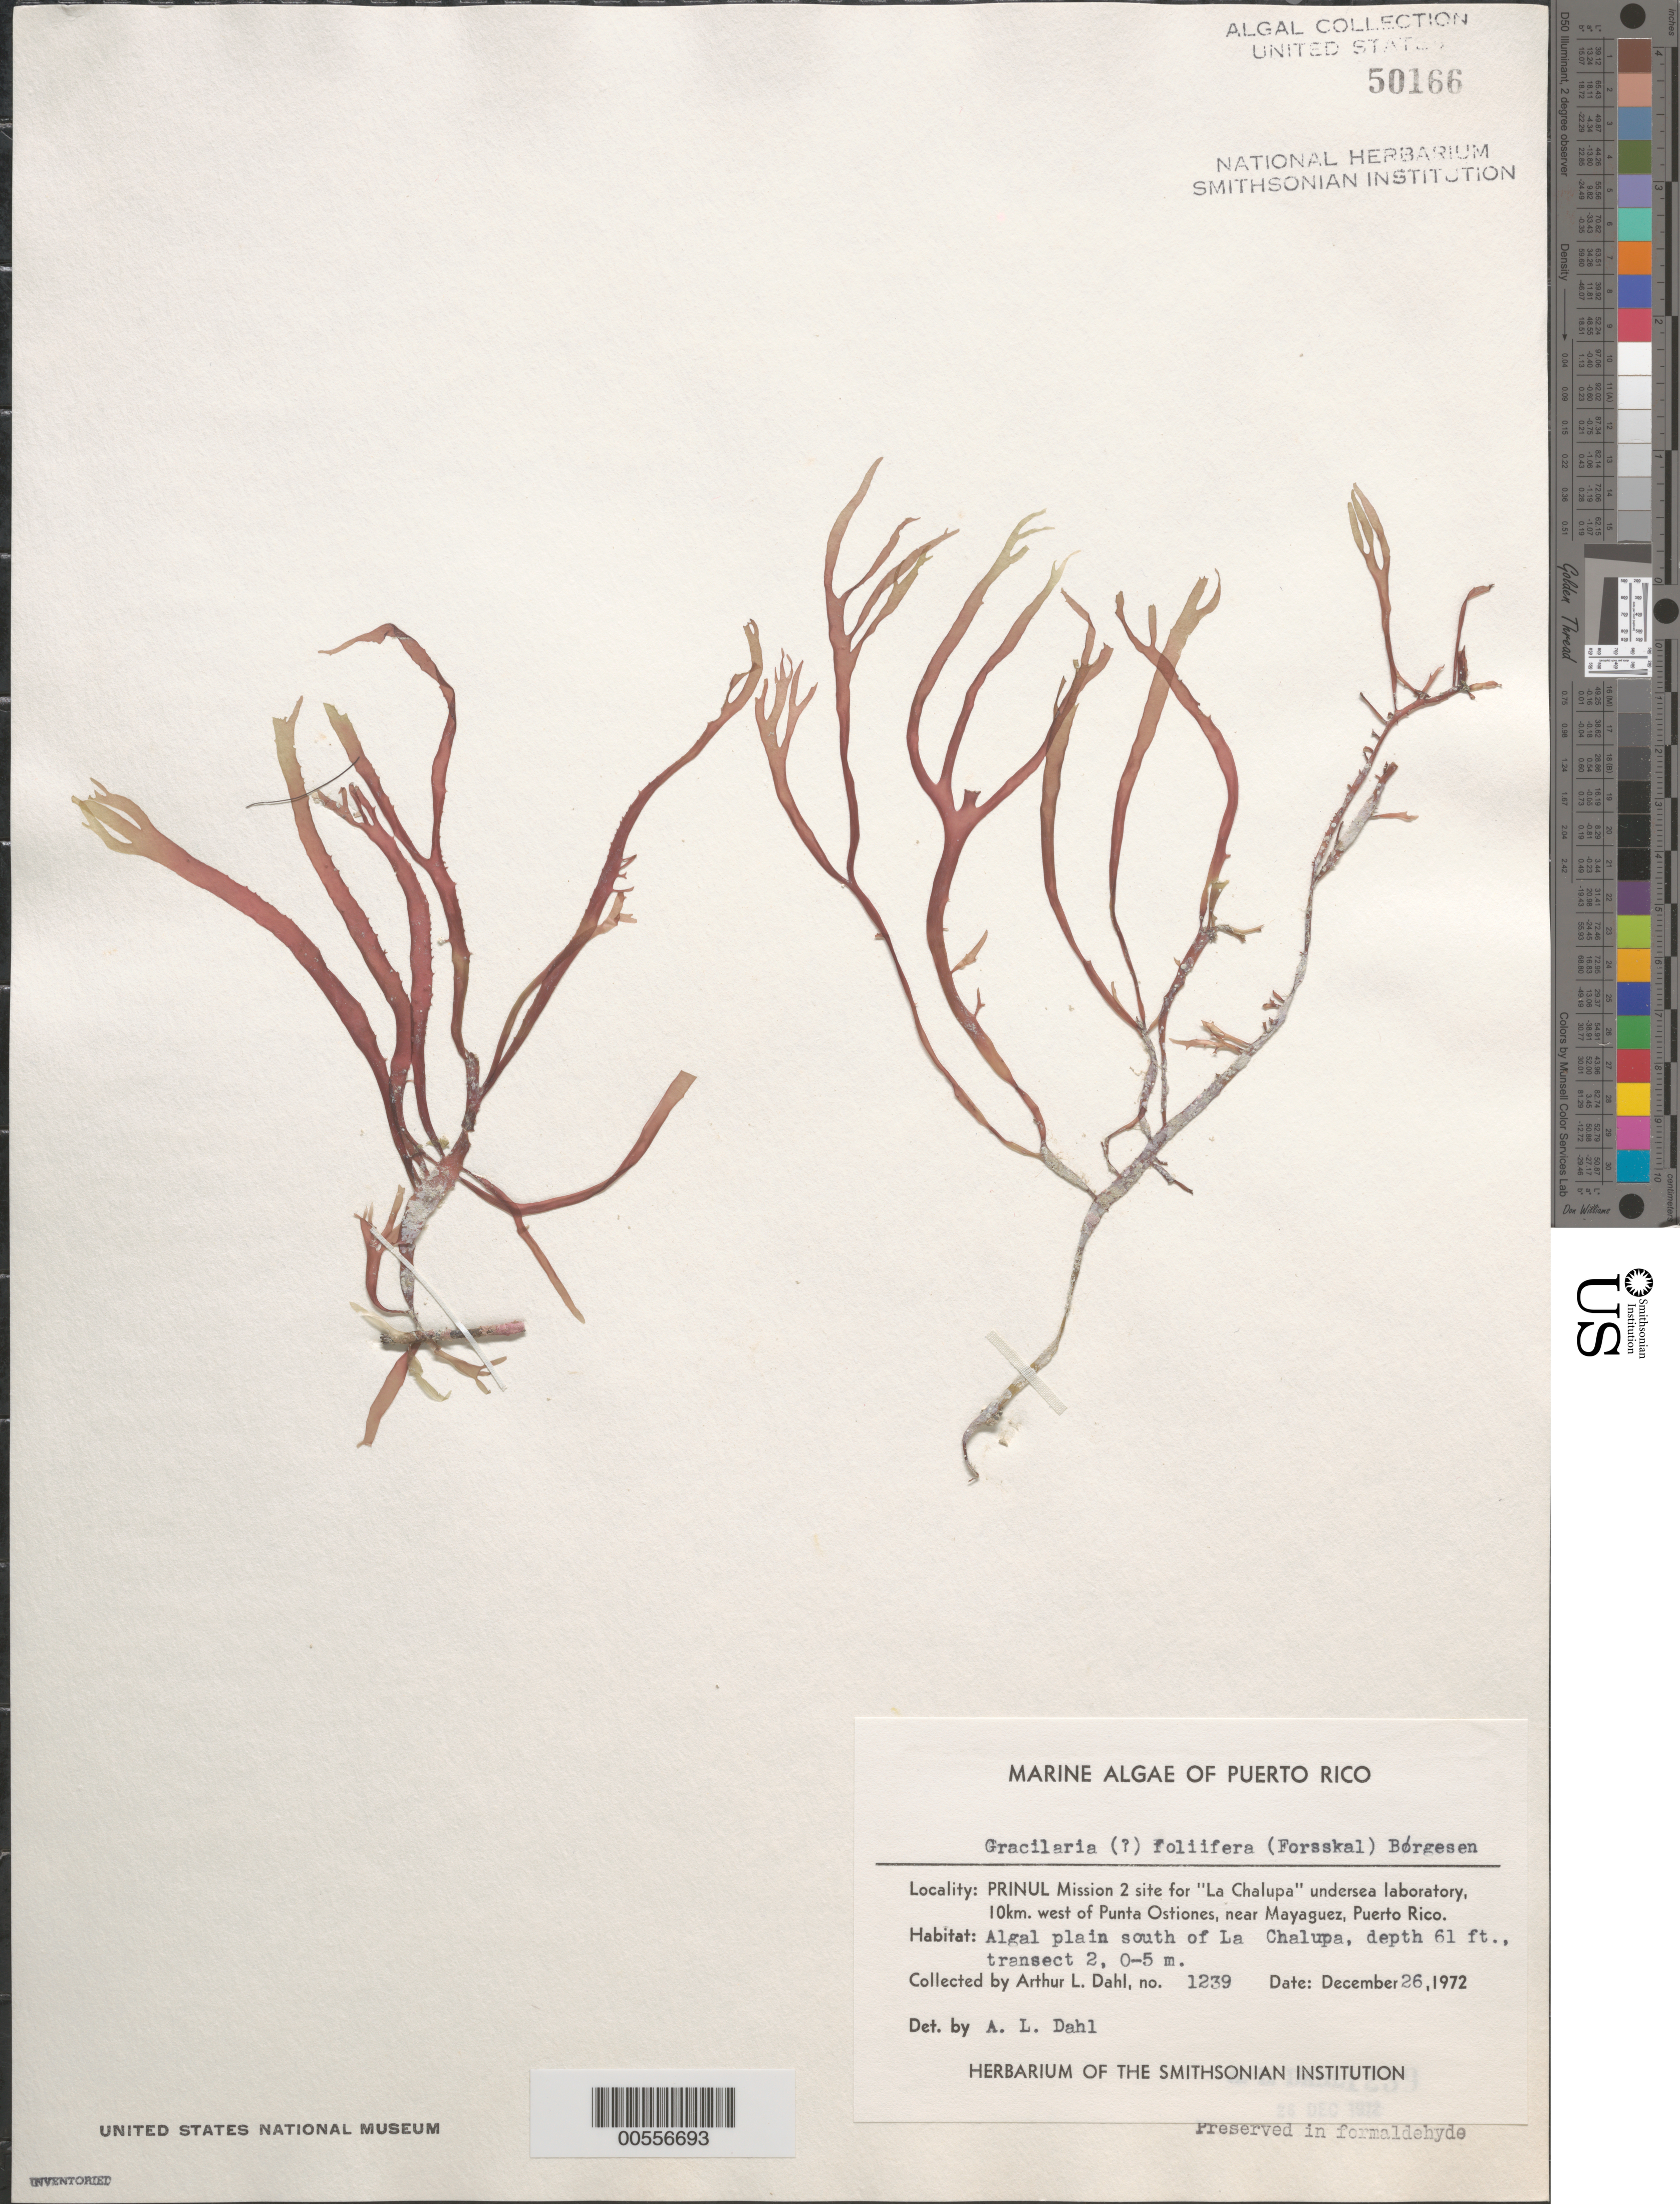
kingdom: Plantae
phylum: Rhodophyta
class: Florideophyceae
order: Gracilariales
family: Gracilariaceae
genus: Gracilaria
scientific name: Gracilaria foliifera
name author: (Forssk.) Børgesen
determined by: Dahl, A. E.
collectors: A. Dahl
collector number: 1239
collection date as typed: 26 Dec 1972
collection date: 1972-12-26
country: Puerto Rico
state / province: Mayaguez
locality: La chalupa undersea laboratory, 10 km west of punta ostiones, near mayaguez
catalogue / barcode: US 50166